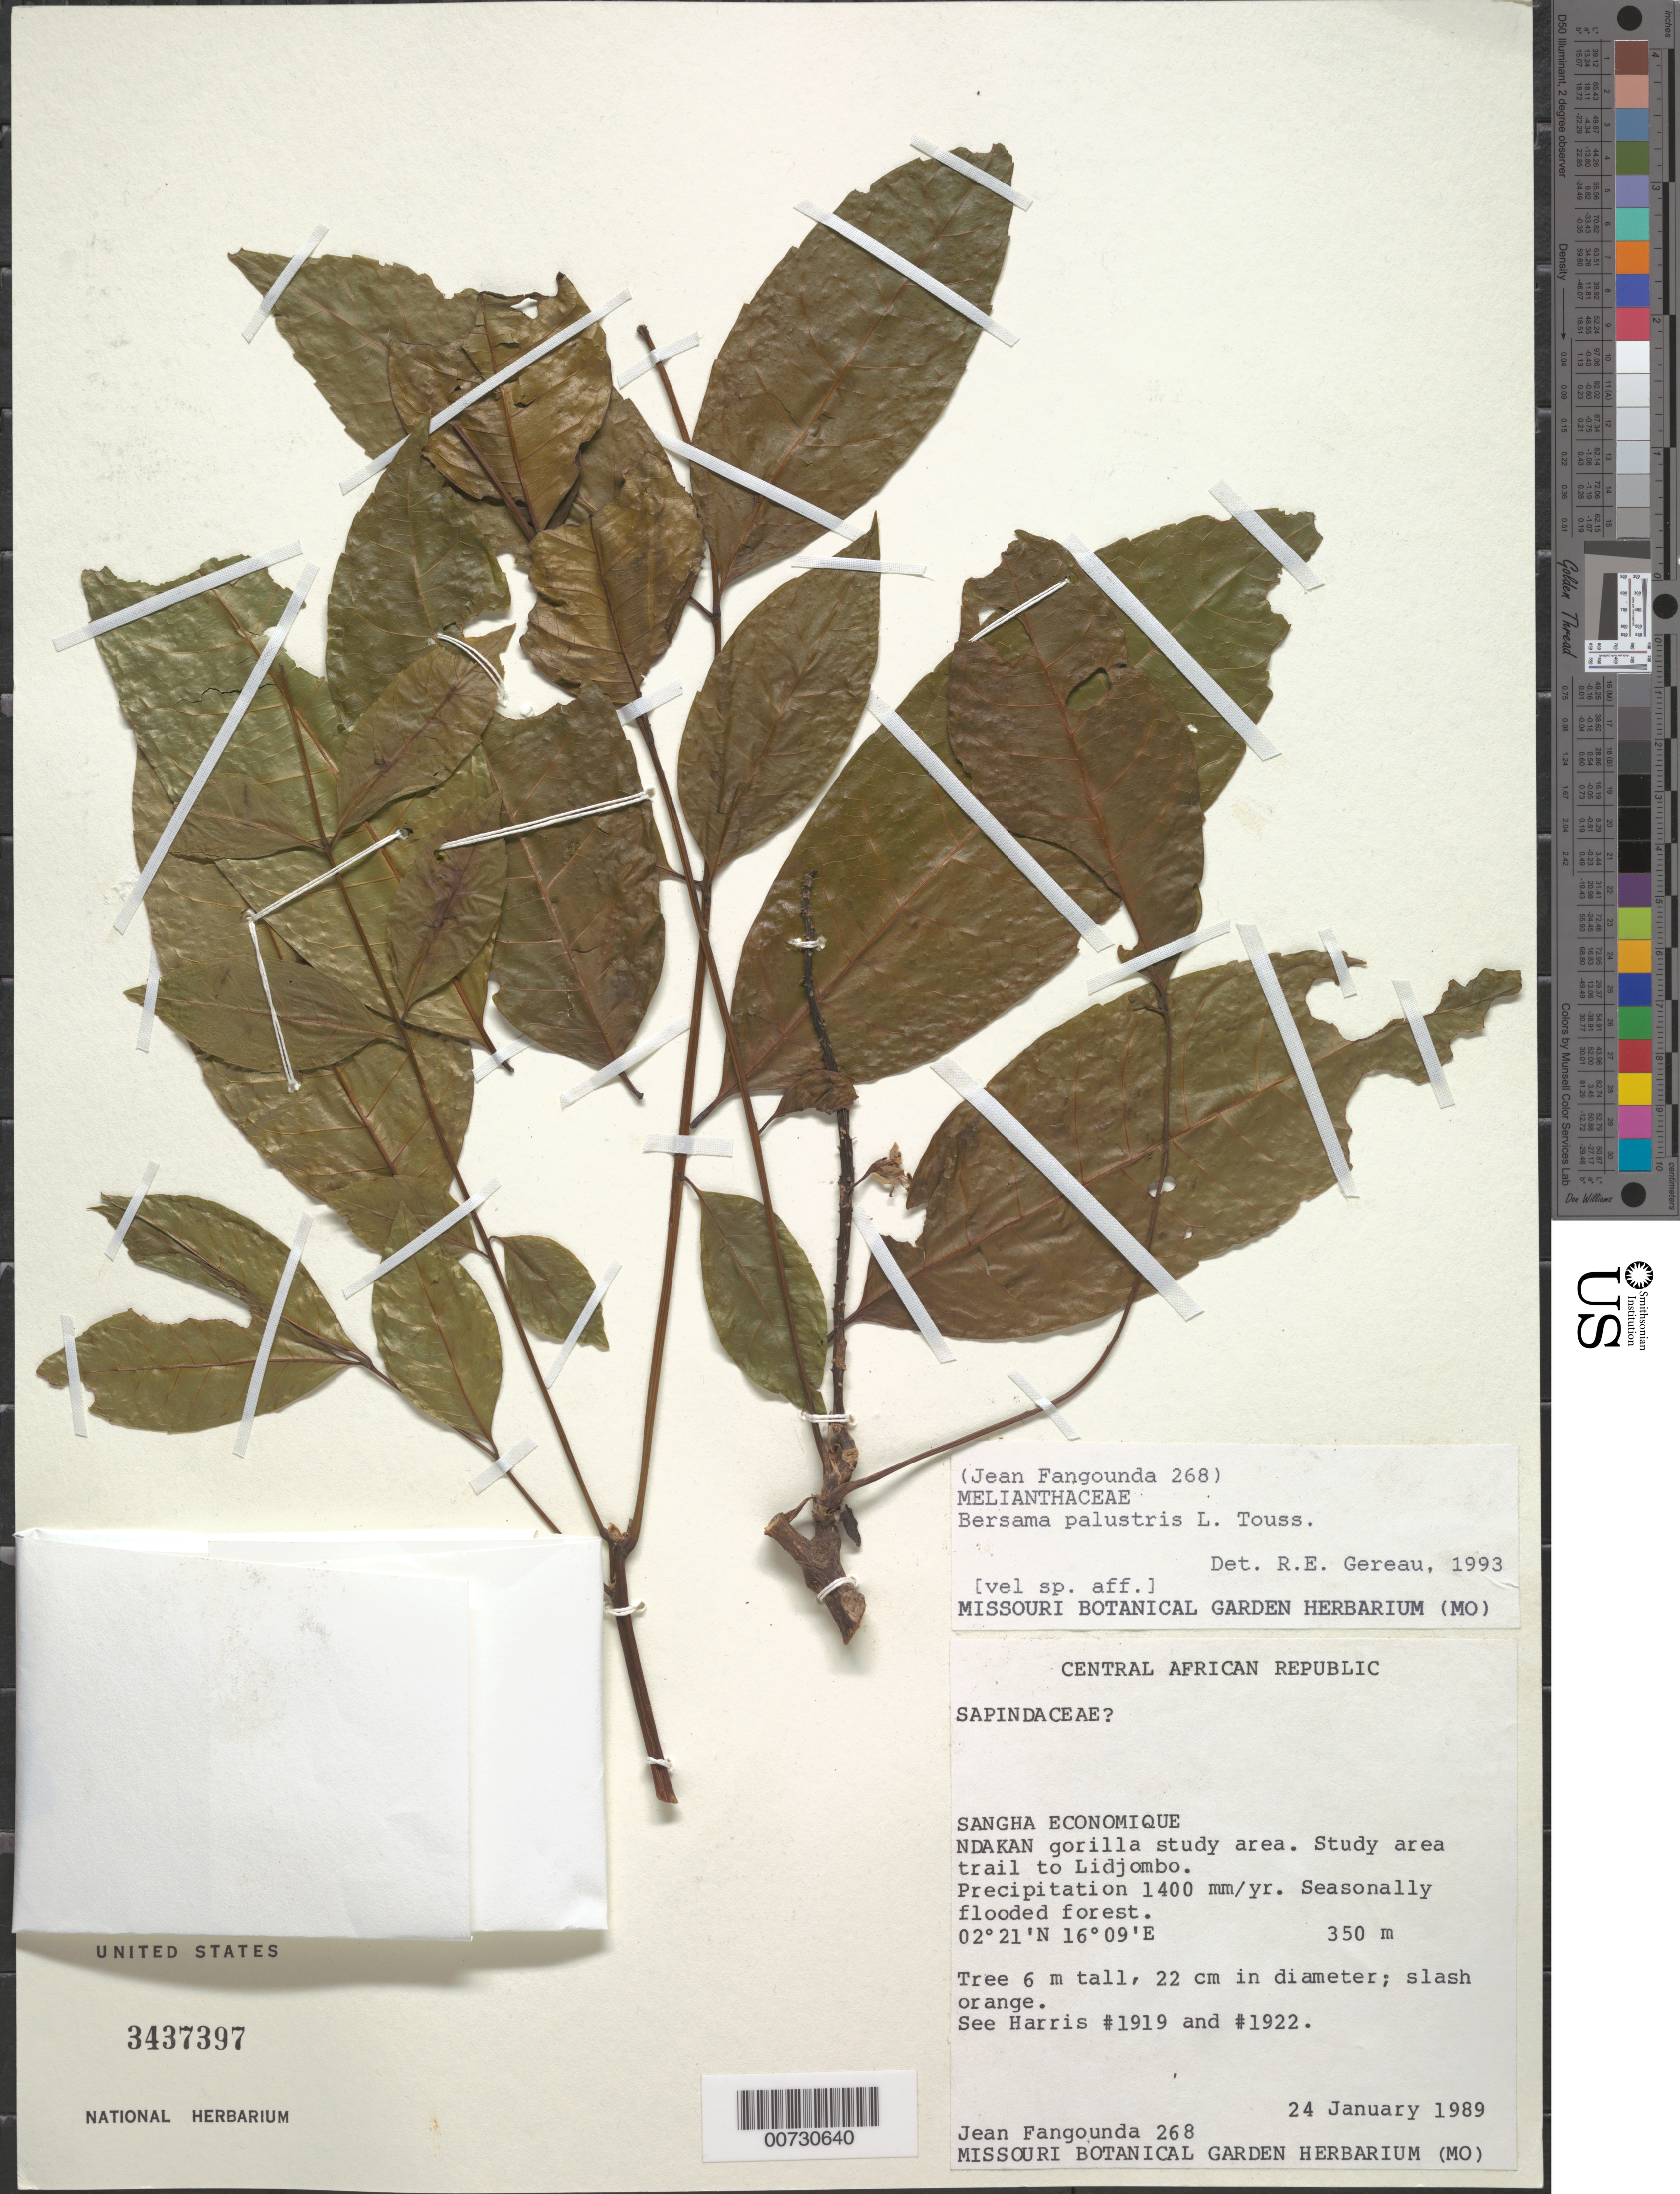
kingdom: Plantae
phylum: Tracheophyta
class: Magnoliopsida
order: Geraniales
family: Melianthaceae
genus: Bersama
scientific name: Bersama palustris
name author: L. Touss.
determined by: Gereau, R. E.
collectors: J. Fangounda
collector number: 268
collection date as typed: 24 Jan 1989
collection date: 1989-01-24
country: Central African Republic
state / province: Sangha-Mbaere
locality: Ndakan Gorilla Study area. Study area trail to Lidjombo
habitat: Seasonally flooded forest. Precip. 1400 mm/yr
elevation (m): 350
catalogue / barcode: US 3437397